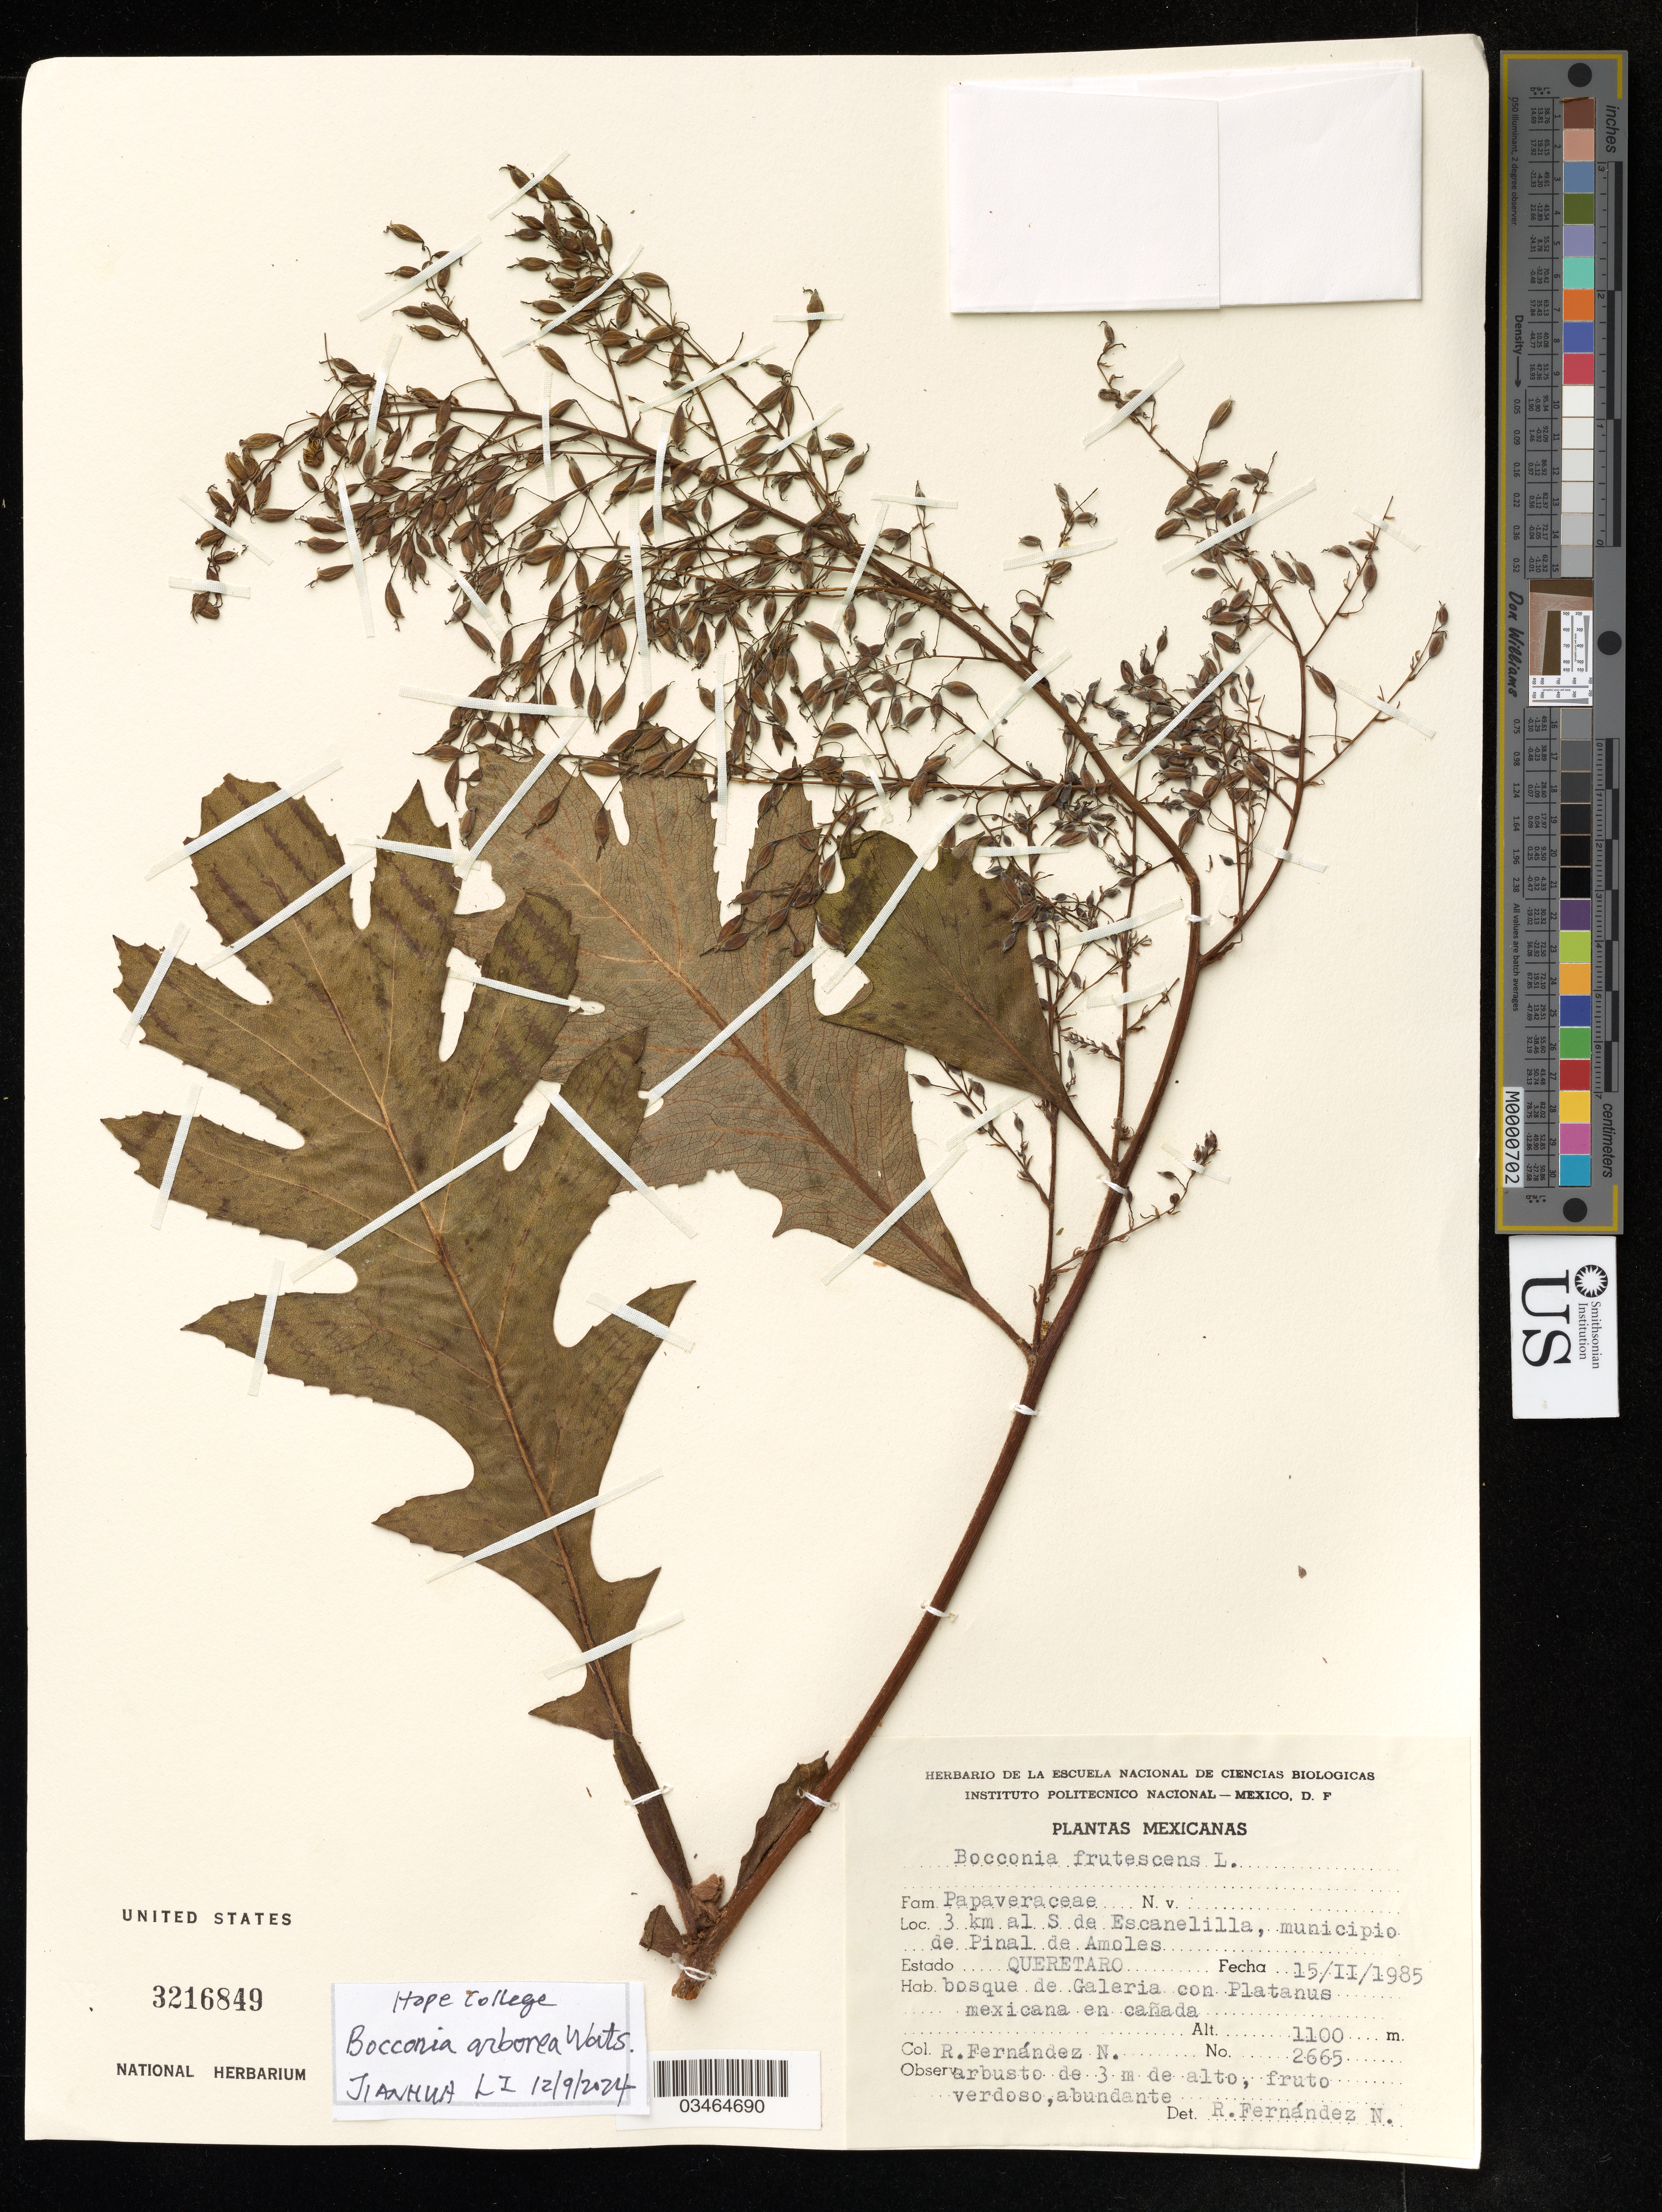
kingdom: Plantae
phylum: Tracheophyta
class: Magnoliopsida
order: Ranunculales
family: Papaveraceae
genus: Bocconia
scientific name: Bocconia arborea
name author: S. Watson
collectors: R. Fernandez N.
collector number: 2665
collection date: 1985-02-15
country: Mexico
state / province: Querétaro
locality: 3 km al S de Escanelilla, municipio de Pinal de Amoles.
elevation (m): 1100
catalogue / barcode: US 3216849